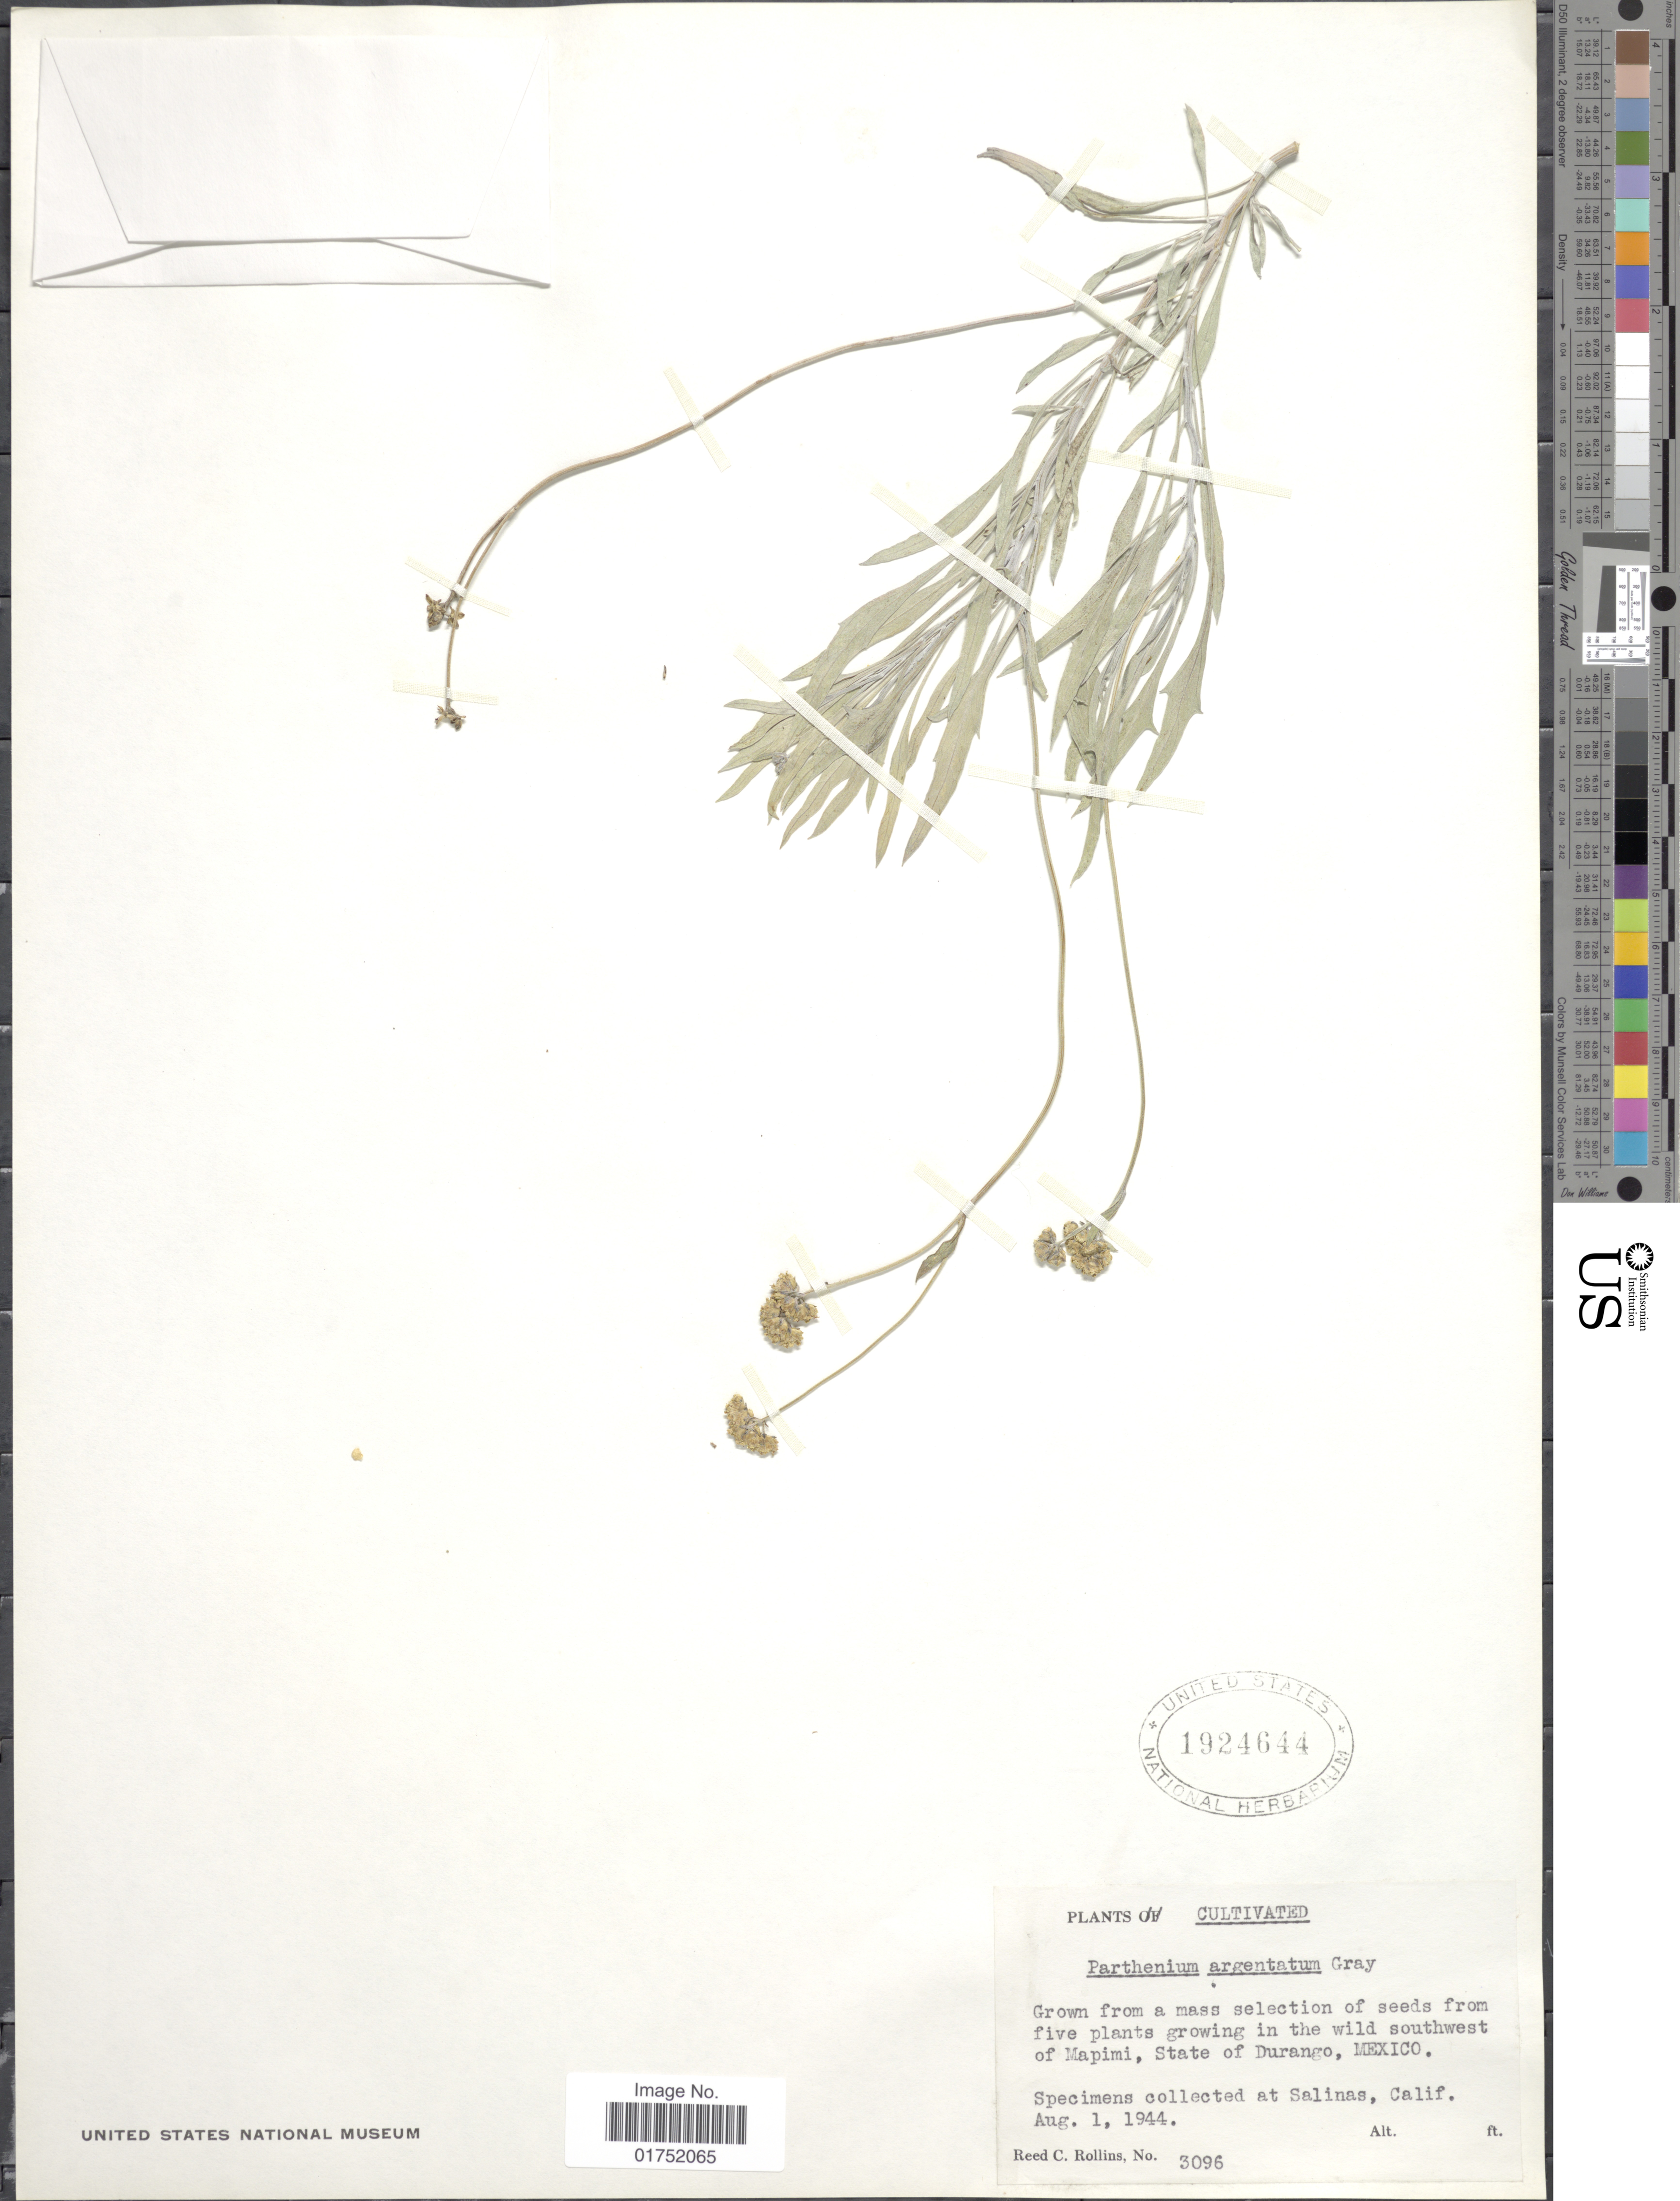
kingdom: Plantae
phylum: Tracheophyta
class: Magnoliopsida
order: Asterales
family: Asteraceae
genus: Parthenium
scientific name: Parthenium argentatum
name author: A. Gray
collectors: R. C. Rollins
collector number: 3096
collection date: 1944-08-01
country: United States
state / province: California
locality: Salinas, Calif.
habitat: grown in the southwest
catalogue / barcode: US 1924644